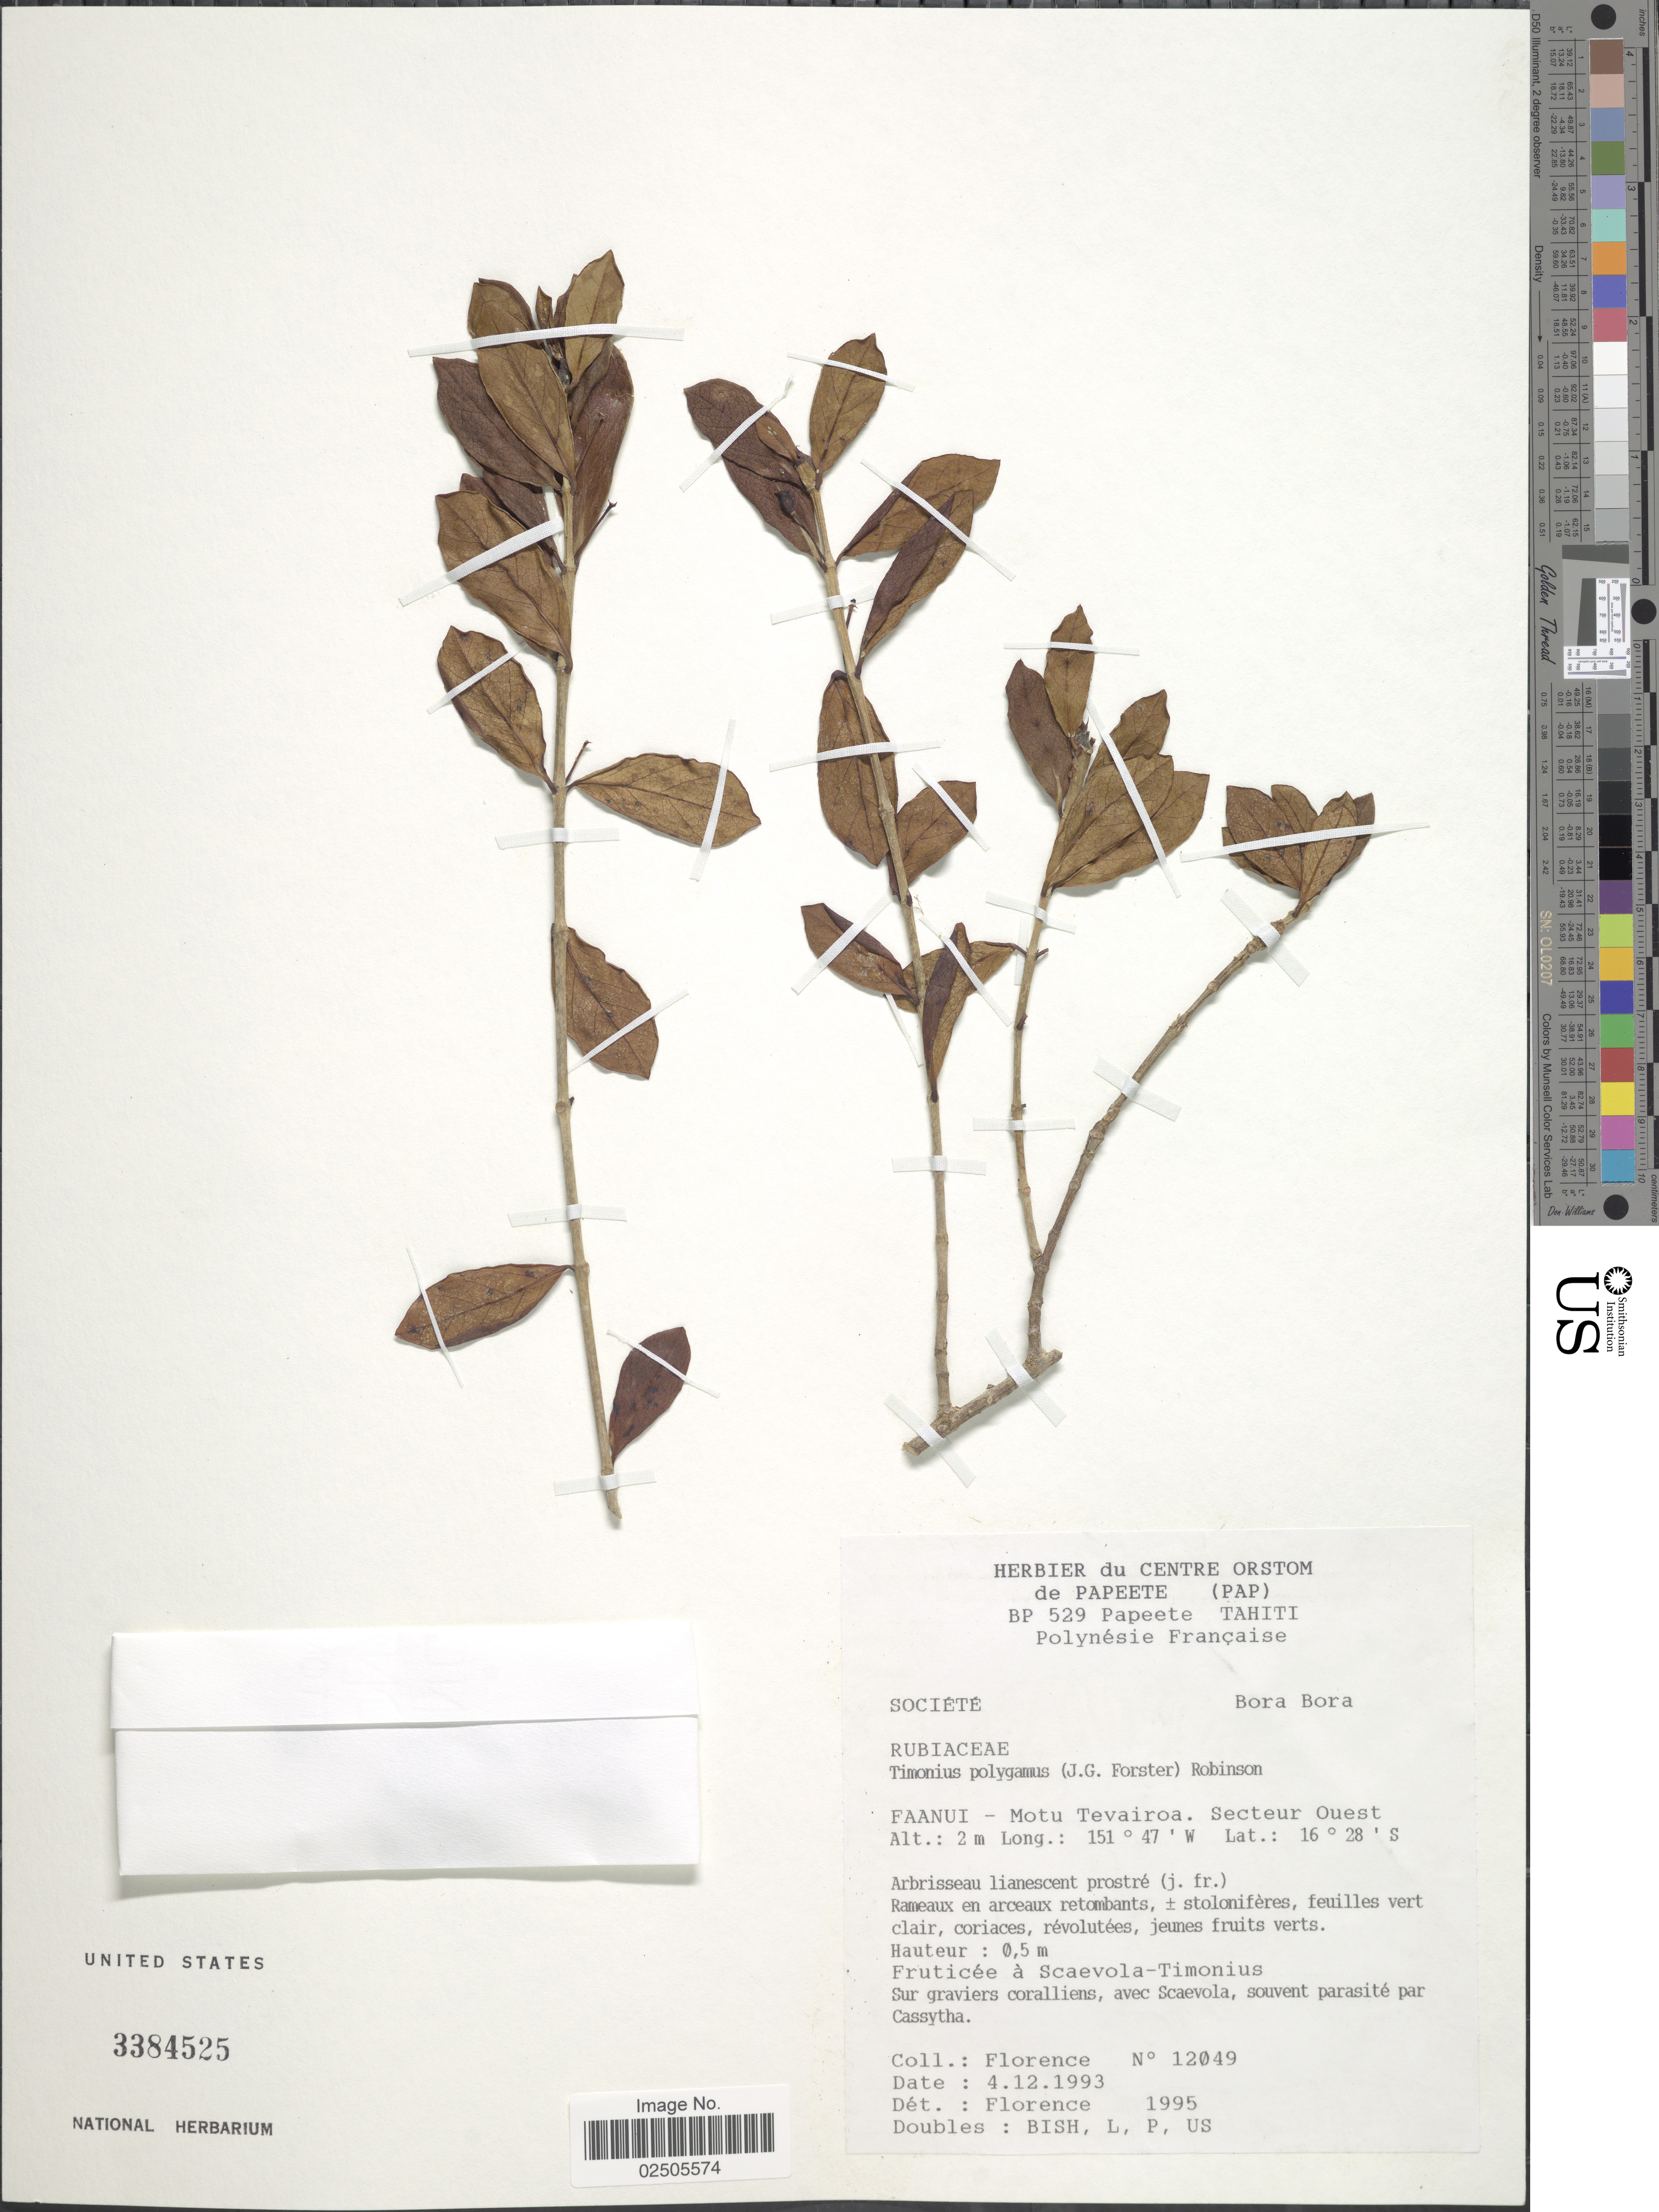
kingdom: Plantae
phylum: Tracheophyta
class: Magnoliopsida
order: Gentianales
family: Rubiaceae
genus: Timonius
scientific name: Timonius polygamus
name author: (G. Forst.) Rob.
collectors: -. Florence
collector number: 12049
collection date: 1993-12-04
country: French Polynesia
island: Bora Bora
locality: Societe, Bora Bora, Faanui - Motu Tevairoa. Secteur Ouest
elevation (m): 2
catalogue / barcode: US 3384525